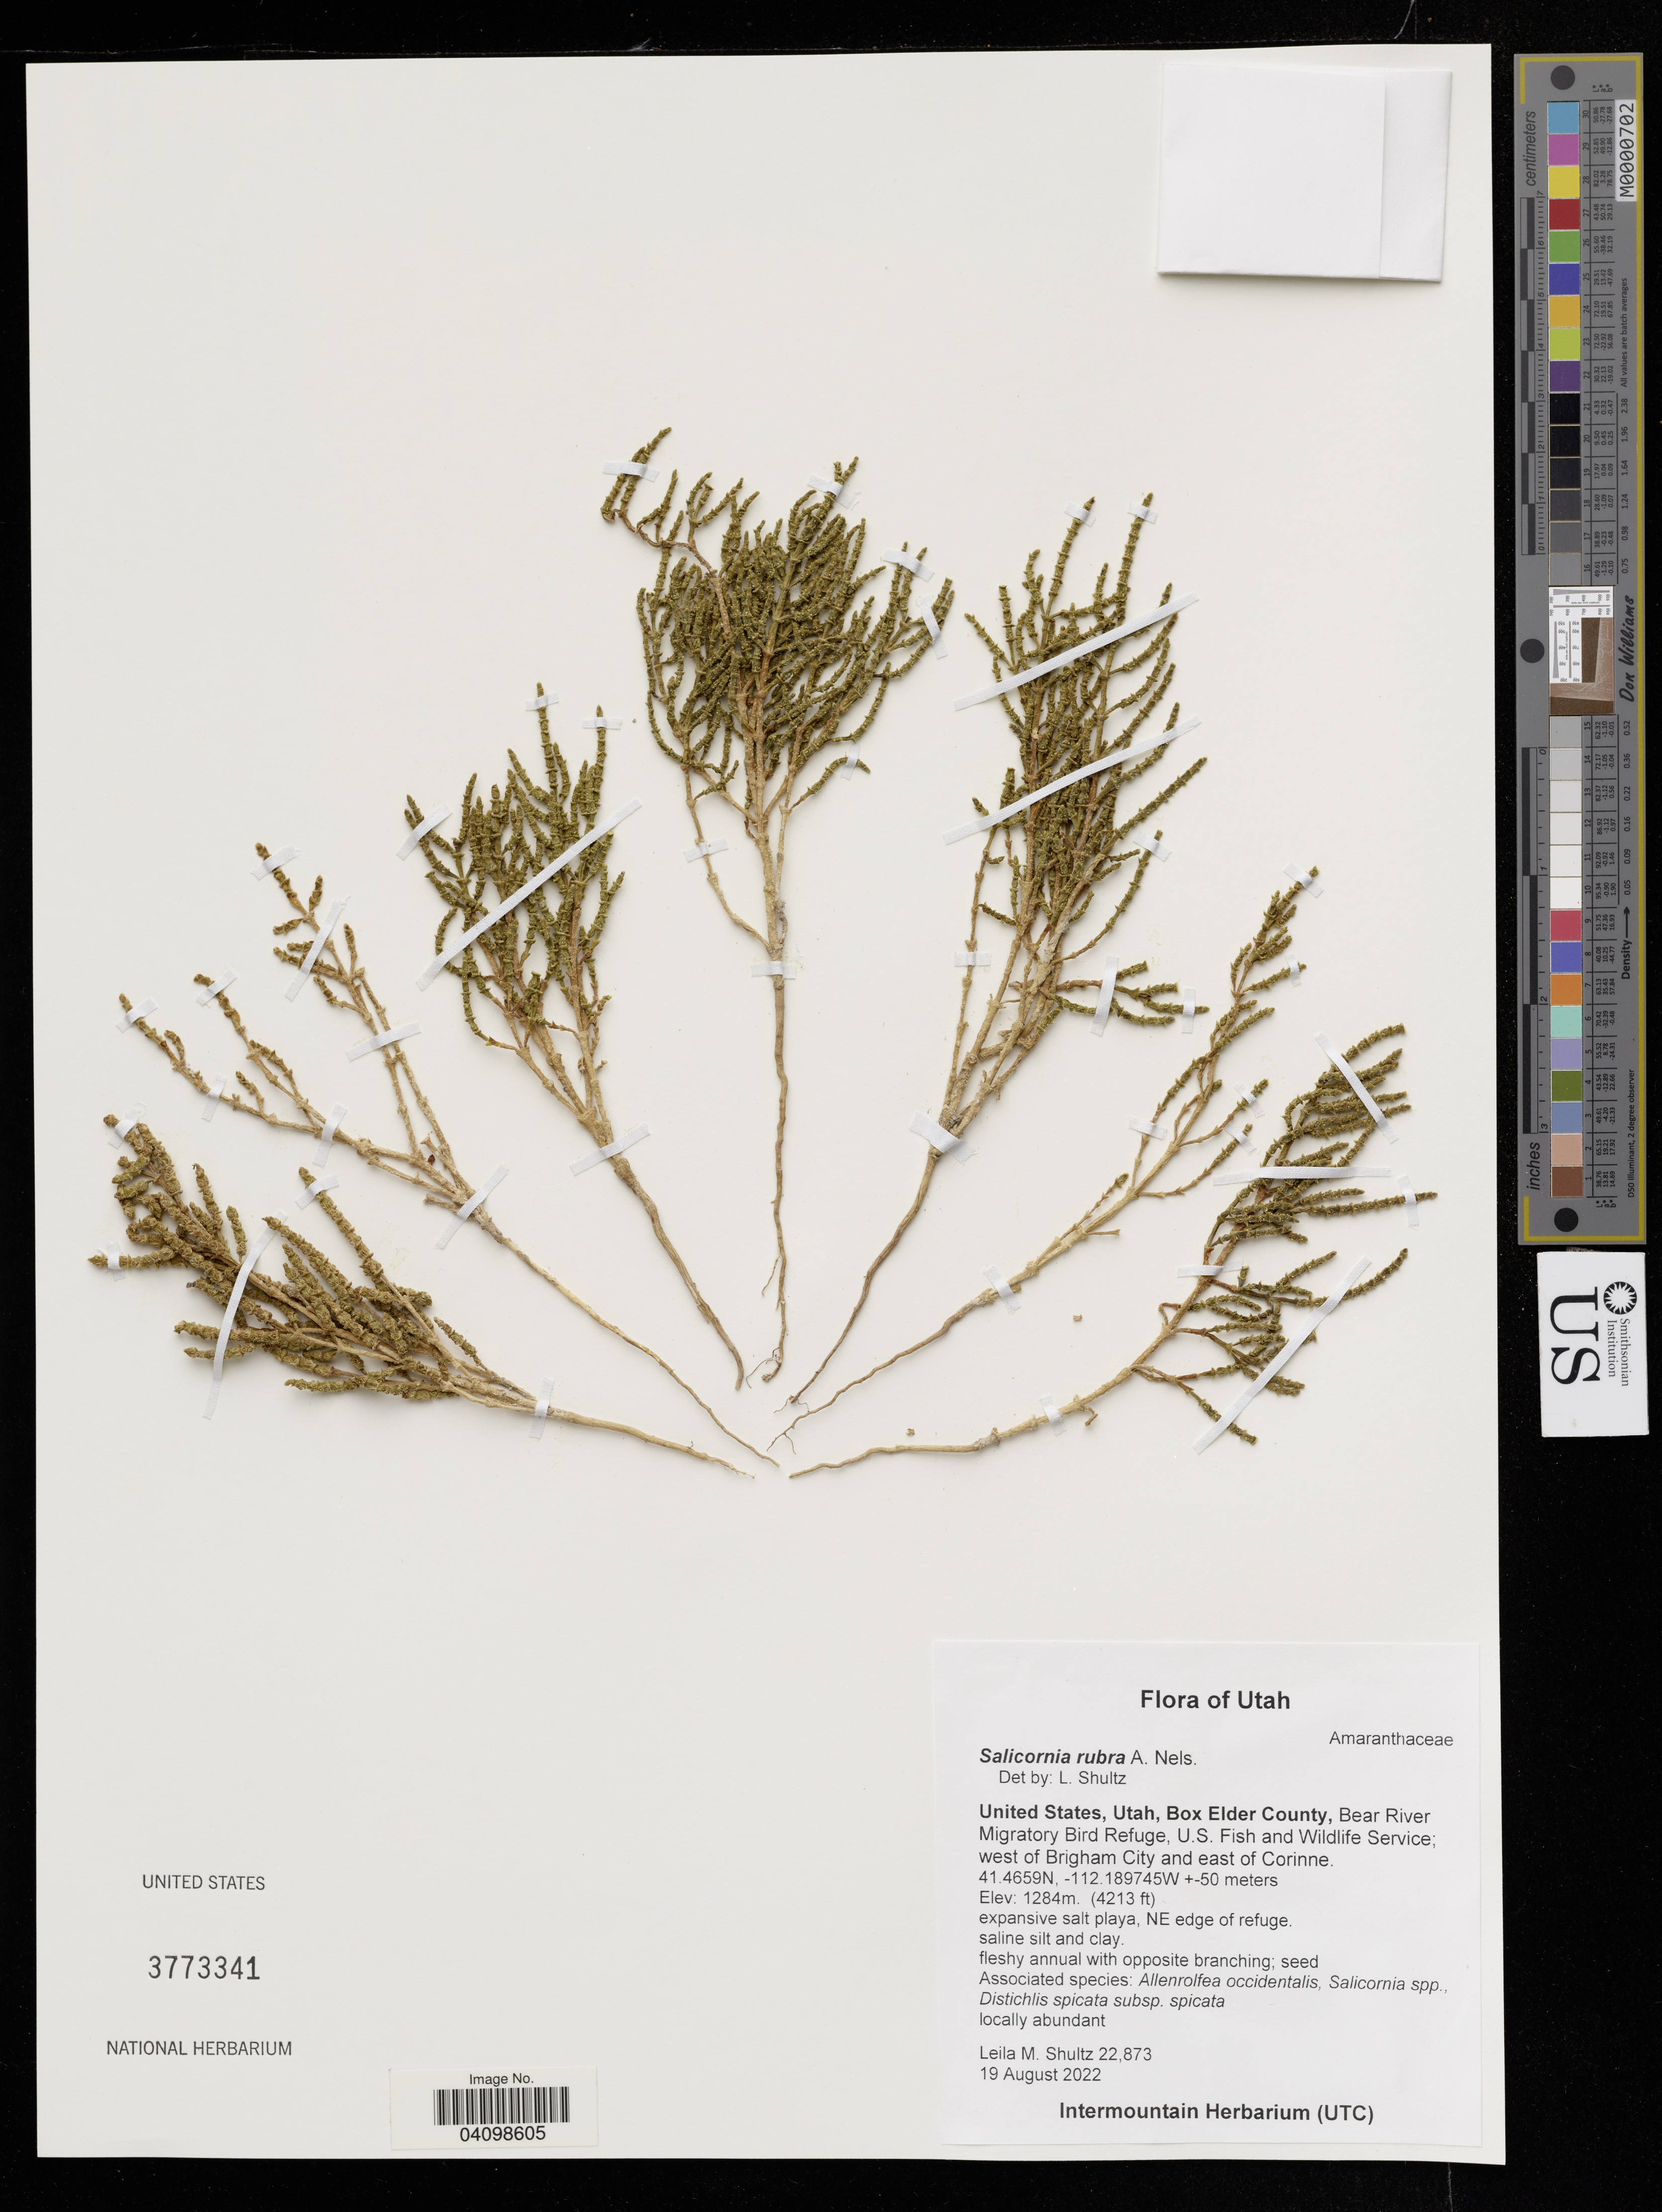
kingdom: Plantae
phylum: Tracheophyta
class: Magnoliopsida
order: Caryophyllales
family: Amaranthaceae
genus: Salicornia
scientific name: Salicornia rubra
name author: A. Nelson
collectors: L. Shultz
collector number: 22873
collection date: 2022-08-19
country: United States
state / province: Utah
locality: Box Elder County, Bear River Migratory Bird Refuge, U.S. Fish and Wildlife Service; west of Brigham City and east of Corinne.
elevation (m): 1284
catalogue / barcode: US 3773341